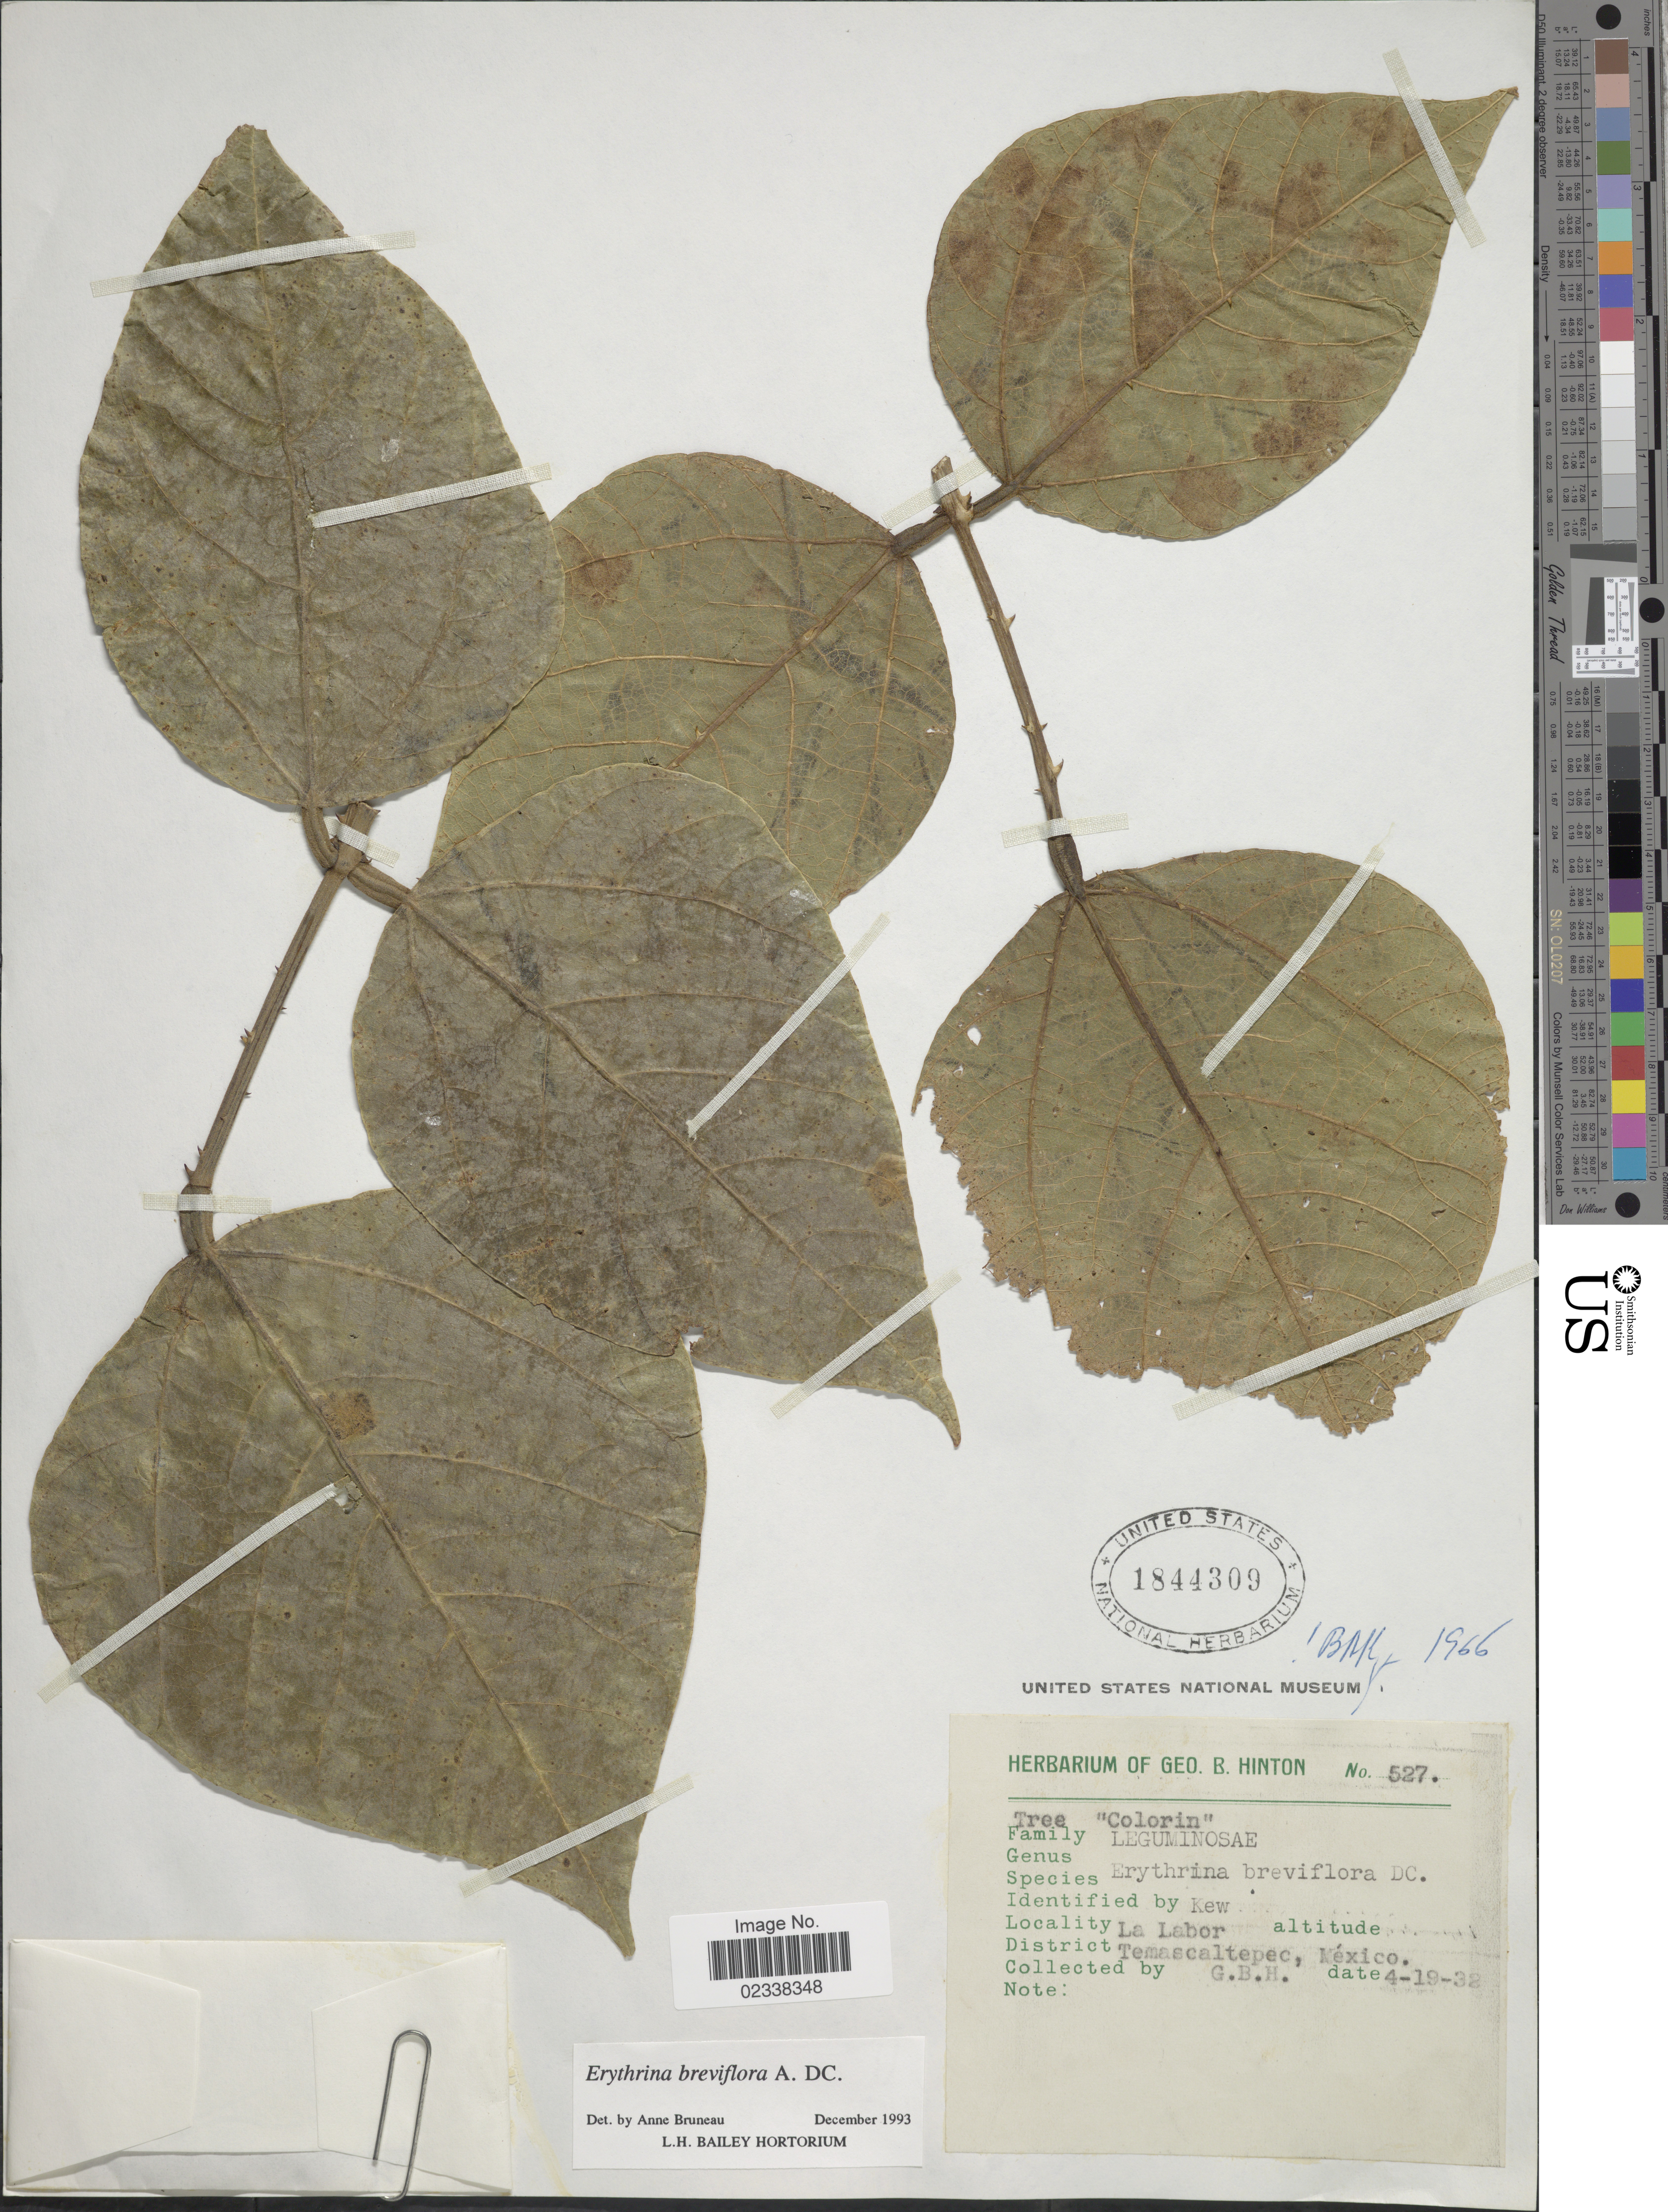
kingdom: Plantae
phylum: Tracheophyta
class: Magnoliopsida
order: Fabales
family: Fabaceae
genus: Erythrina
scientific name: Erythrina breviflora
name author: DC.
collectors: G. B. Hinton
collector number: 527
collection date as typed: Transcribed d/m/y: 19/4/32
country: Mexico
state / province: México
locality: La Labor. District Temascaltepec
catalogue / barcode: US 1844309